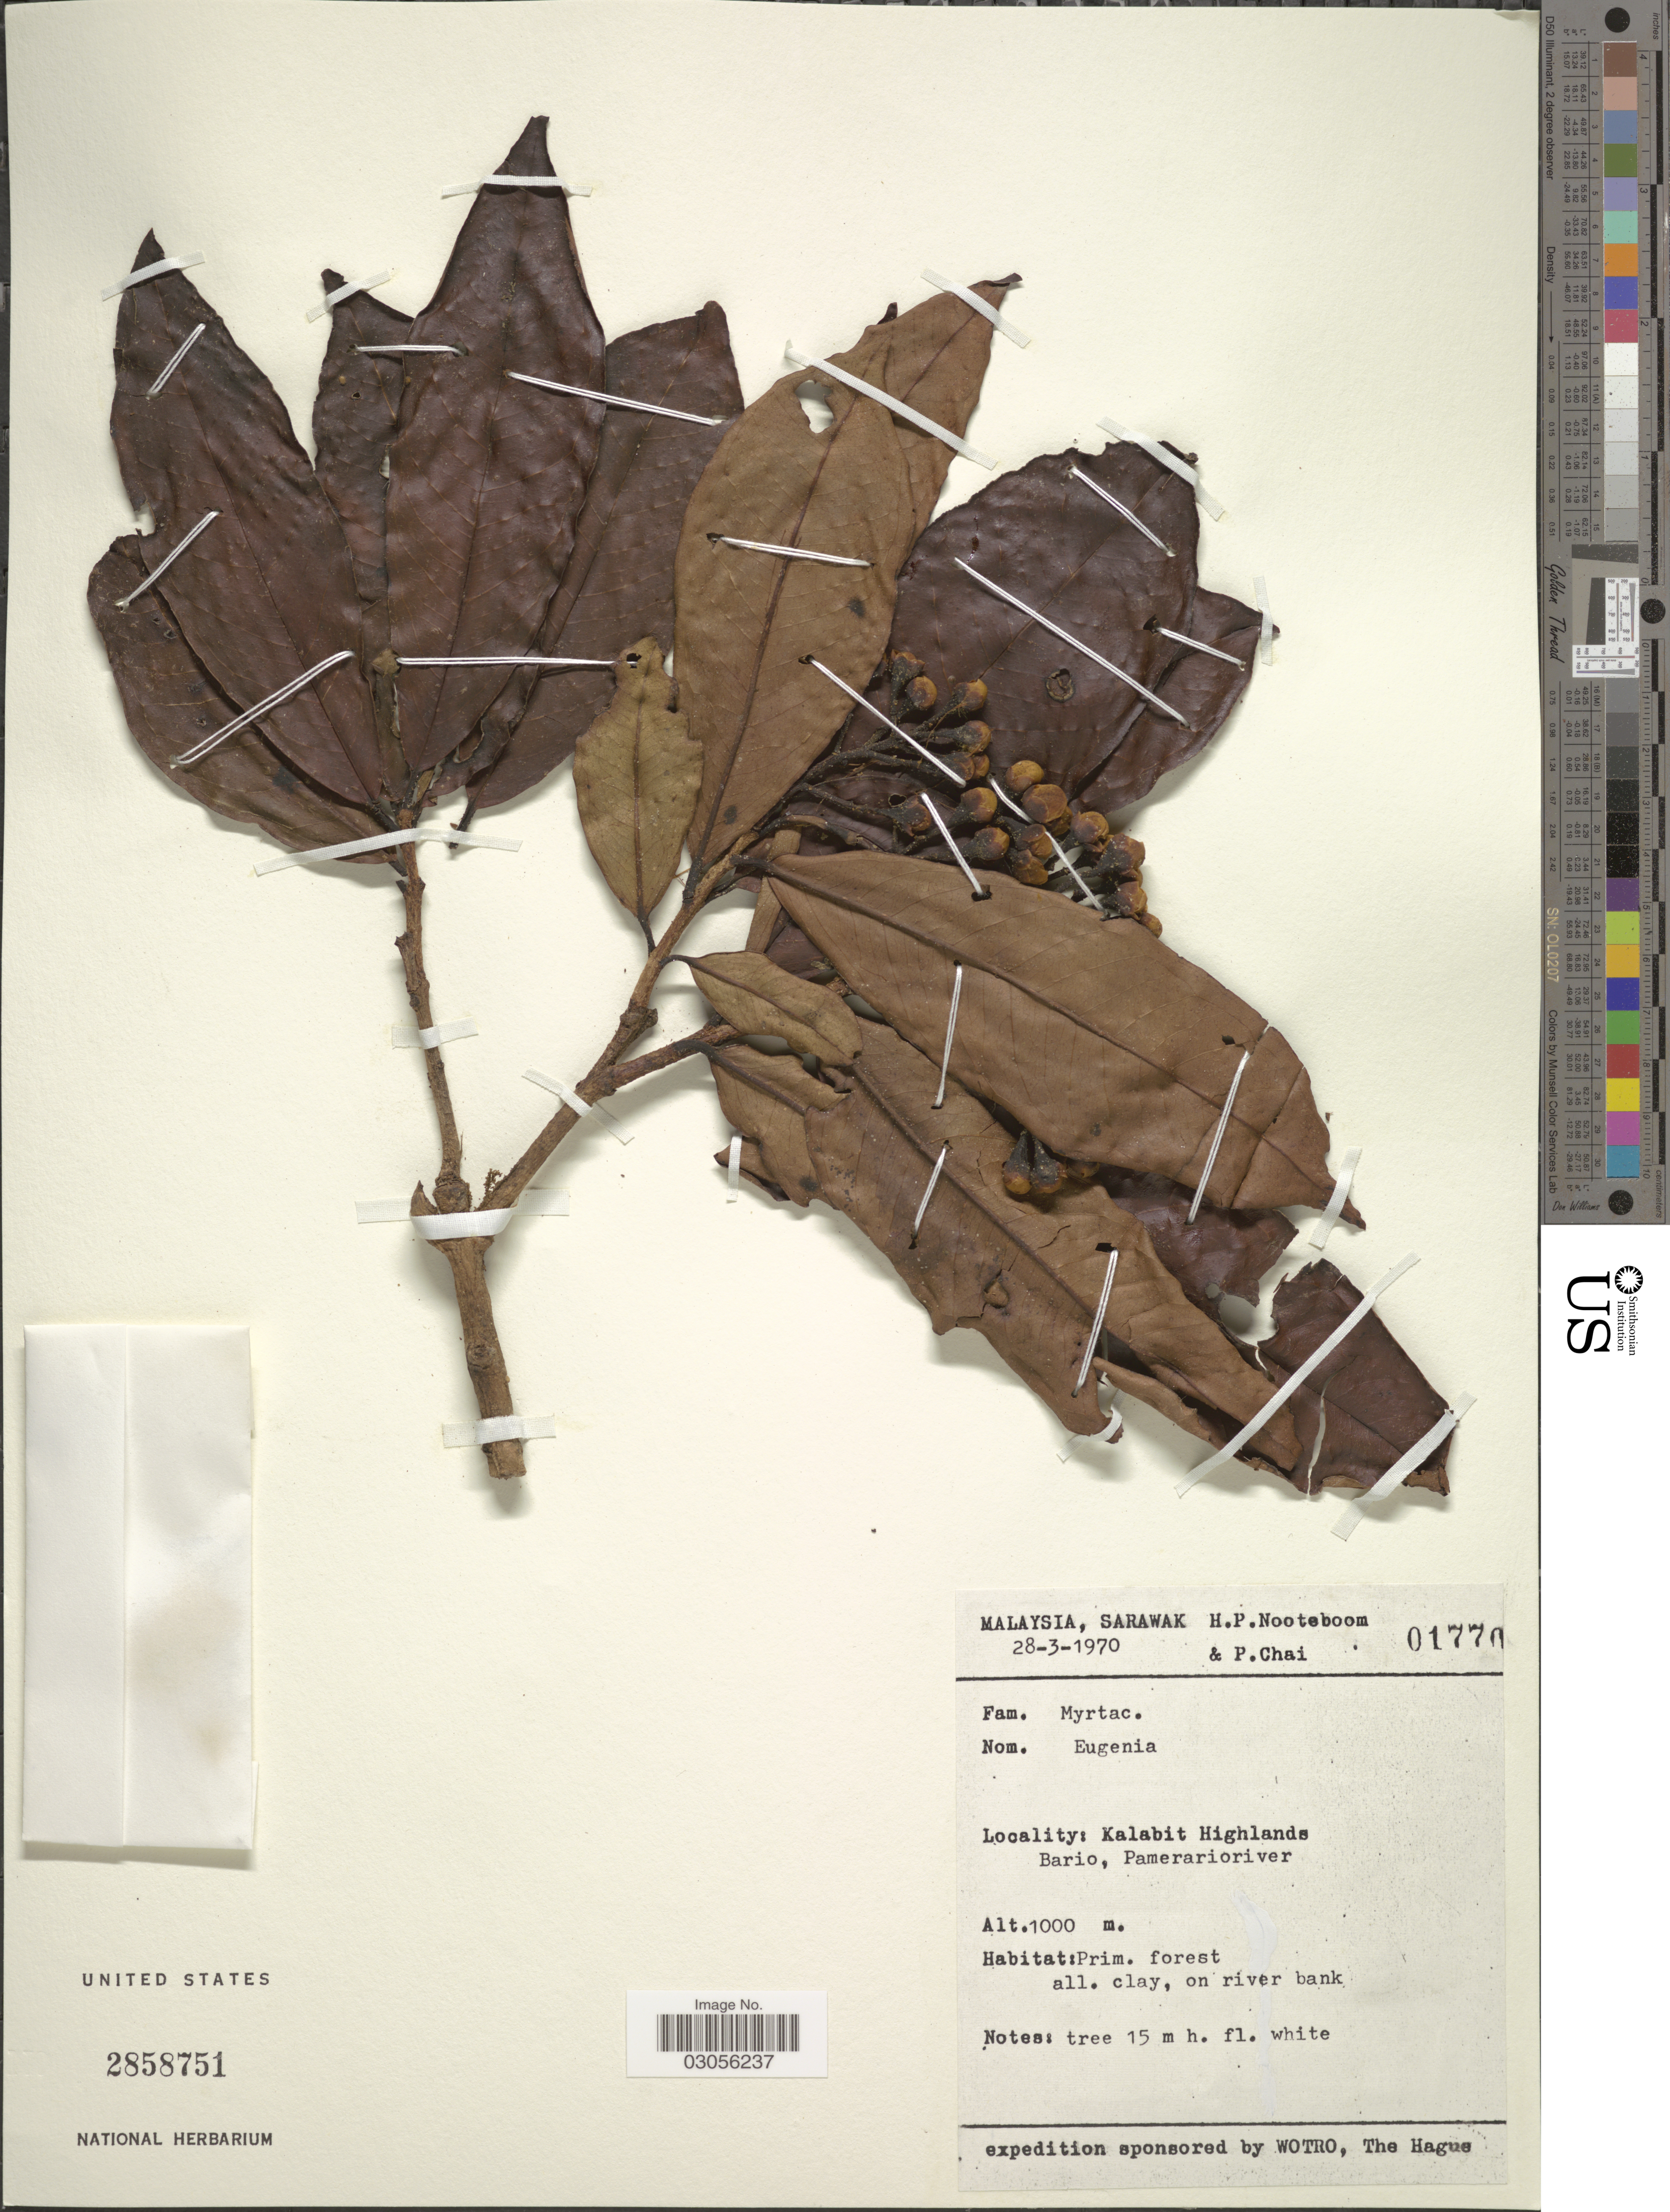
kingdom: Plantae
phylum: Tracheophyta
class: Magnoliopsida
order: Myrtales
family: Myrtaceae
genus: Syzygium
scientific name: Syzygium sp.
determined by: Strong, M. T., (US), Smithsonian Institution - National Museum of Natural History (UNITED STATES)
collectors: H. P. Nooteboom & P. Chai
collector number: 01770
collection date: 1970-03-28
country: Malaysia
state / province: Sarawak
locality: Kalabit Highlands. Bario, Bario Pamerarioriver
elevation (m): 1000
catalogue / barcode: US 2858751